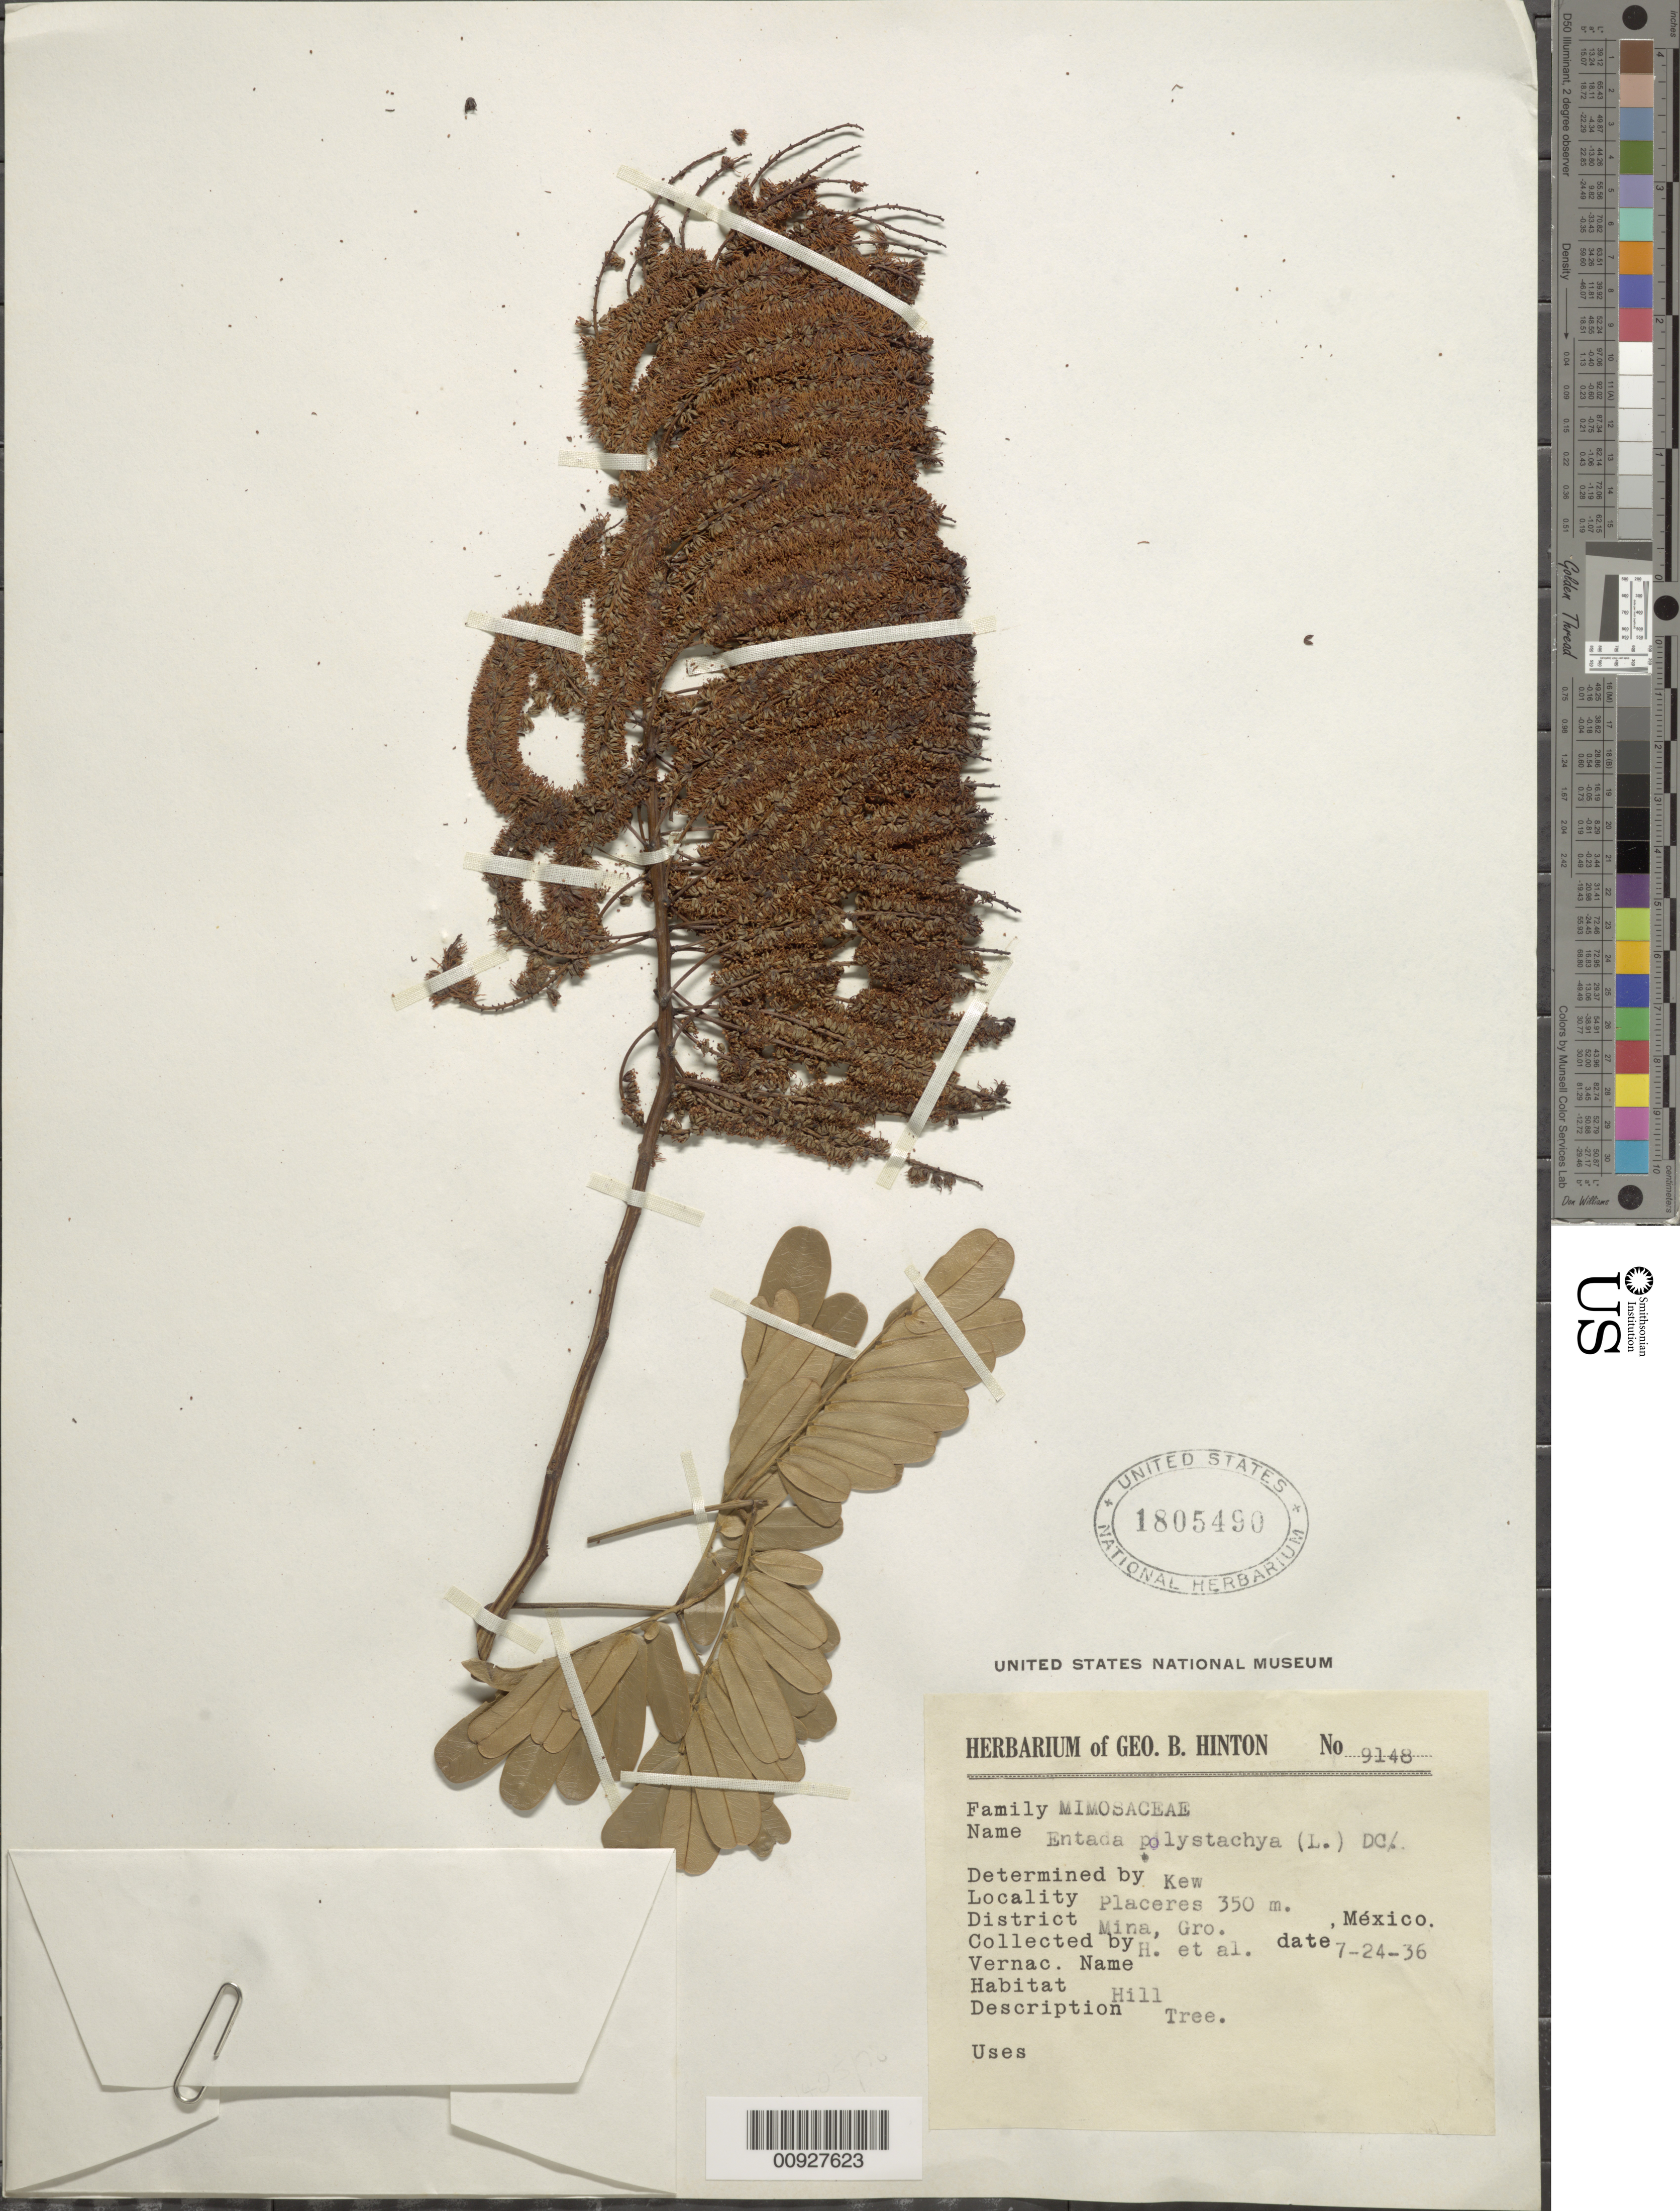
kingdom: Plantae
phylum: Tracheophyta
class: Magnoliopsida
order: Fabales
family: Fabaceae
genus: Entada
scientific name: Entada polystachya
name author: (L.) DC.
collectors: G. B. Hinton & et al.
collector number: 9148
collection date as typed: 24 Jul 1936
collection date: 1936-07-24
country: Mexico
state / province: Guerrero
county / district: Mina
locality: Placeres, District Mina, Guerrero.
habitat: Hill.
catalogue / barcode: US 1805490